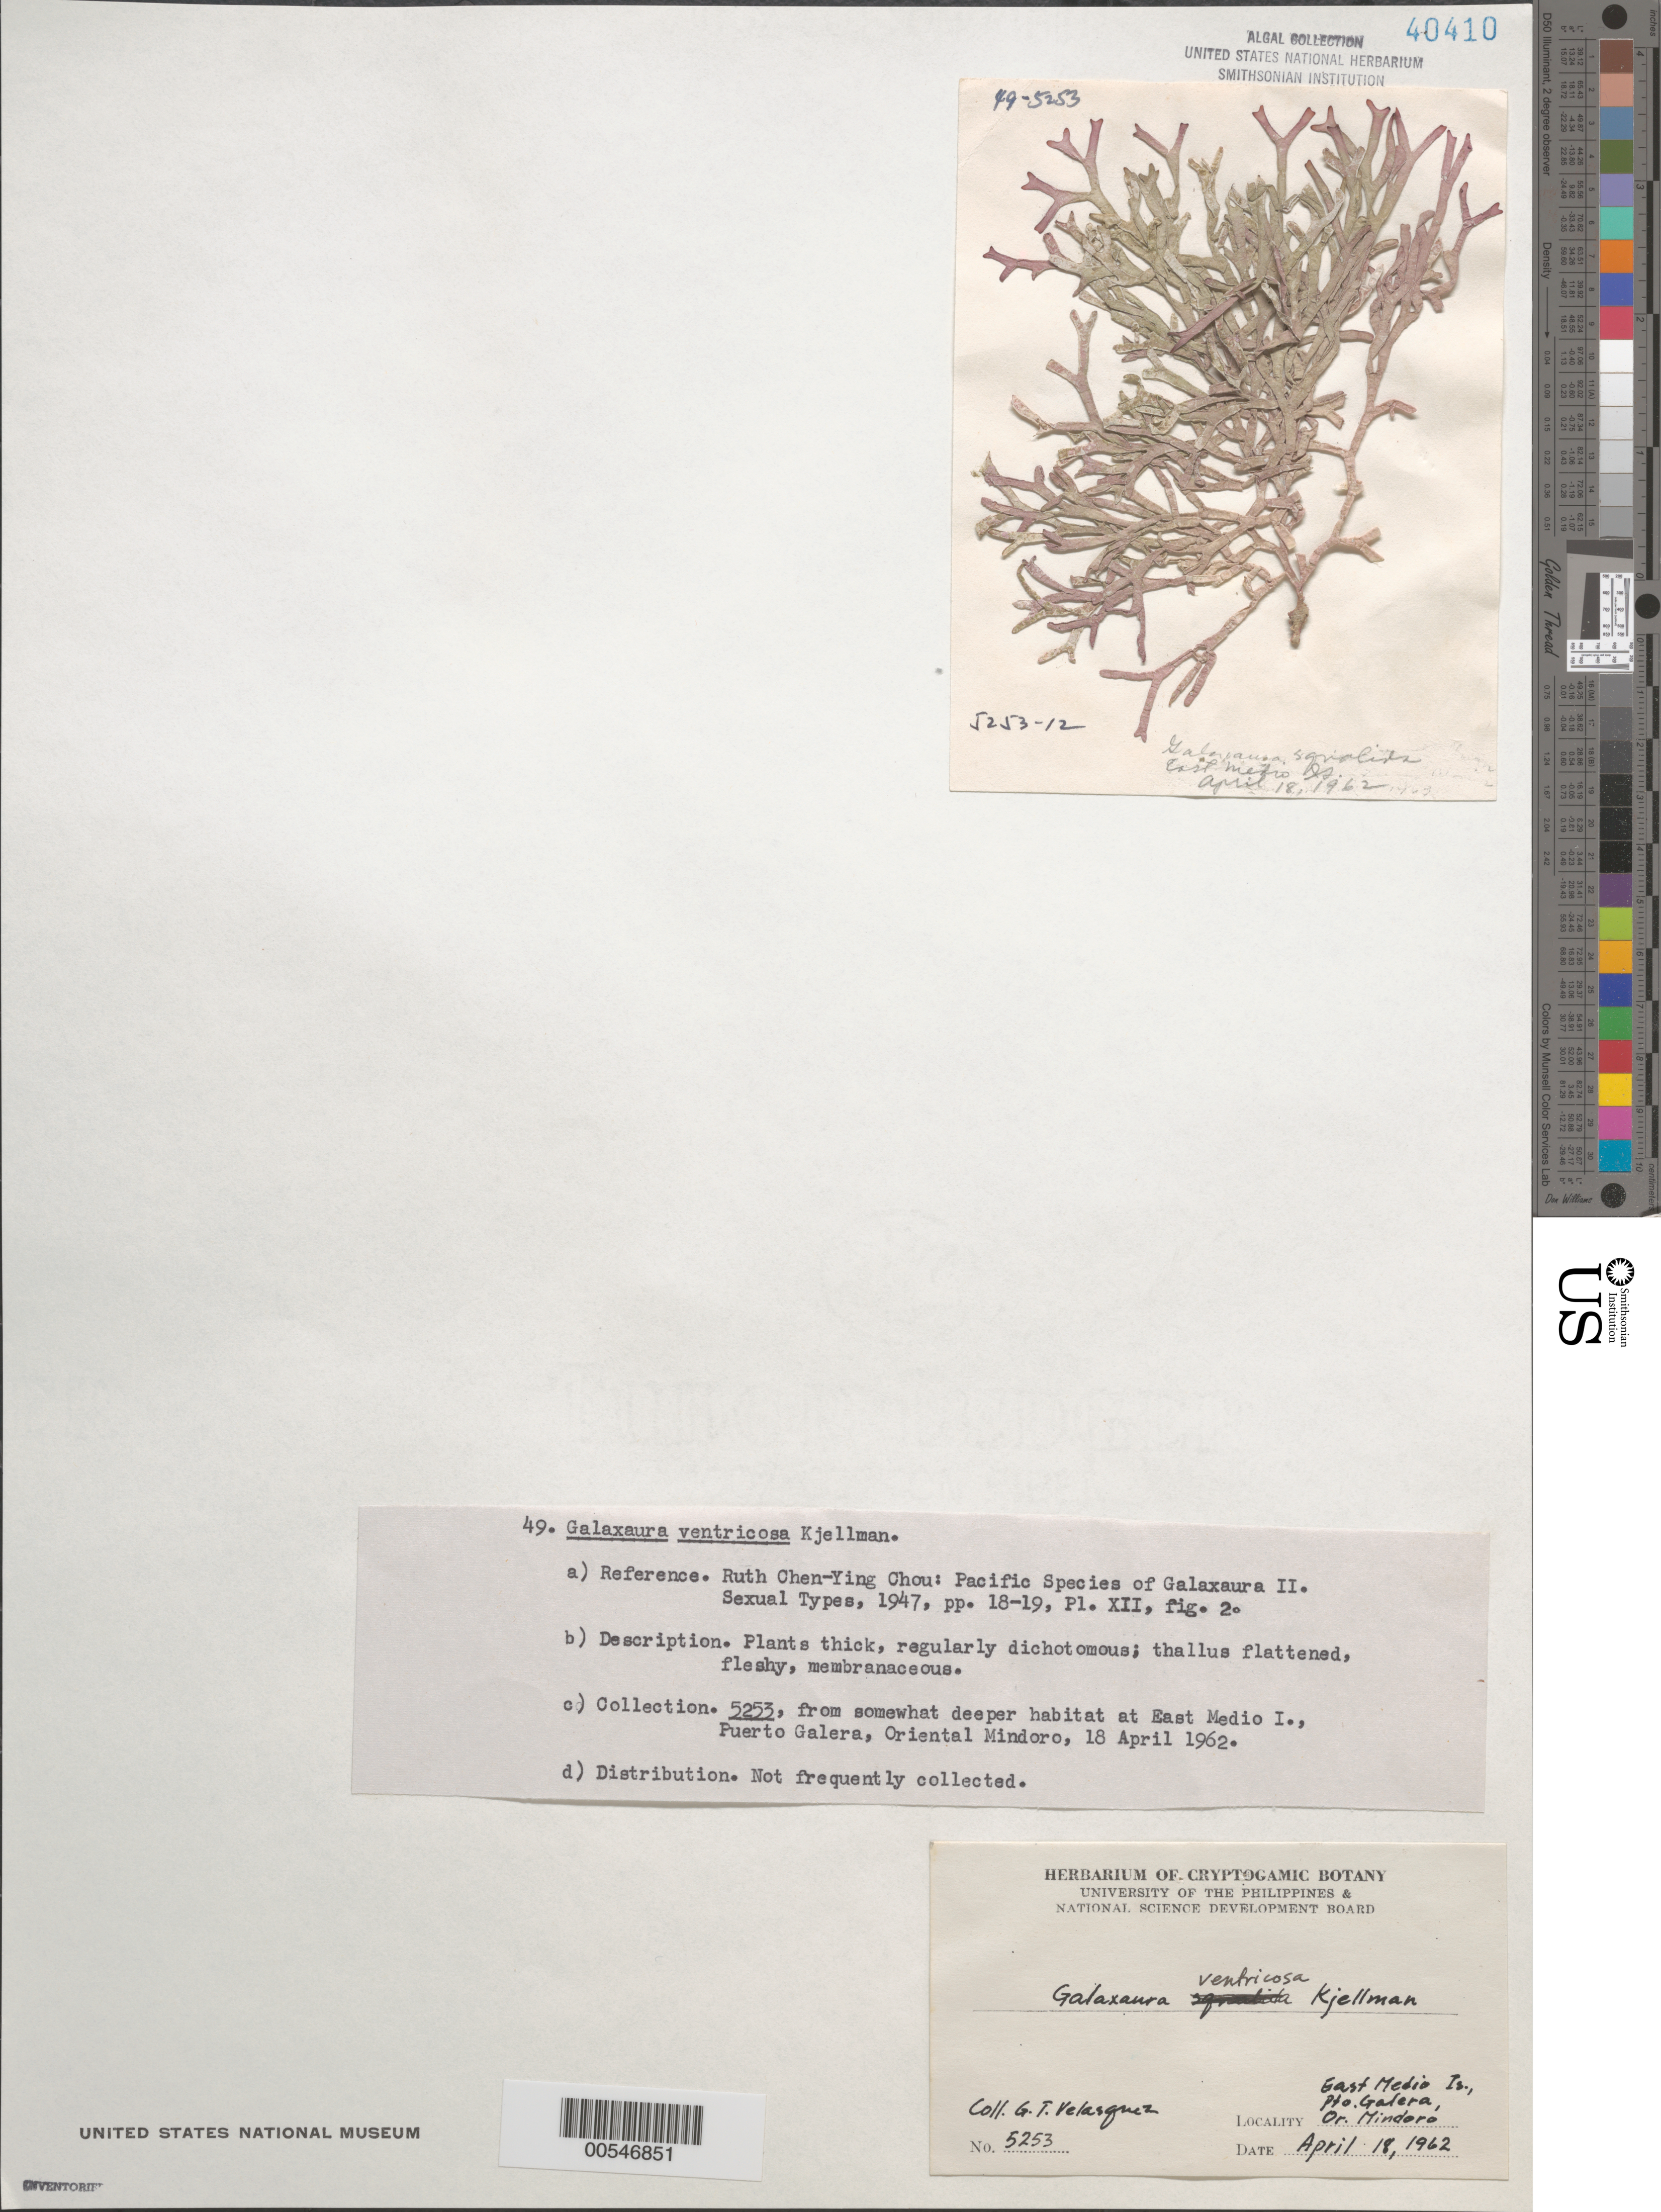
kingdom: Plantae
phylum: Rhodophyta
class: Florideophyceae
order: Nemaliales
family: Galaxauraceae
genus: Galaxaura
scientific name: Galaxaura ventricosa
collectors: G. Velasquez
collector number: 5253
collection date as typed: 18 Apr 1962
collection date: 1962-04-18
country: Philippines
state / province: Mimaropa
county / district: Mindoro Oriental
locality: East medio island, puerto galera, oriental mindoro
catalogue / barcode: US 40410